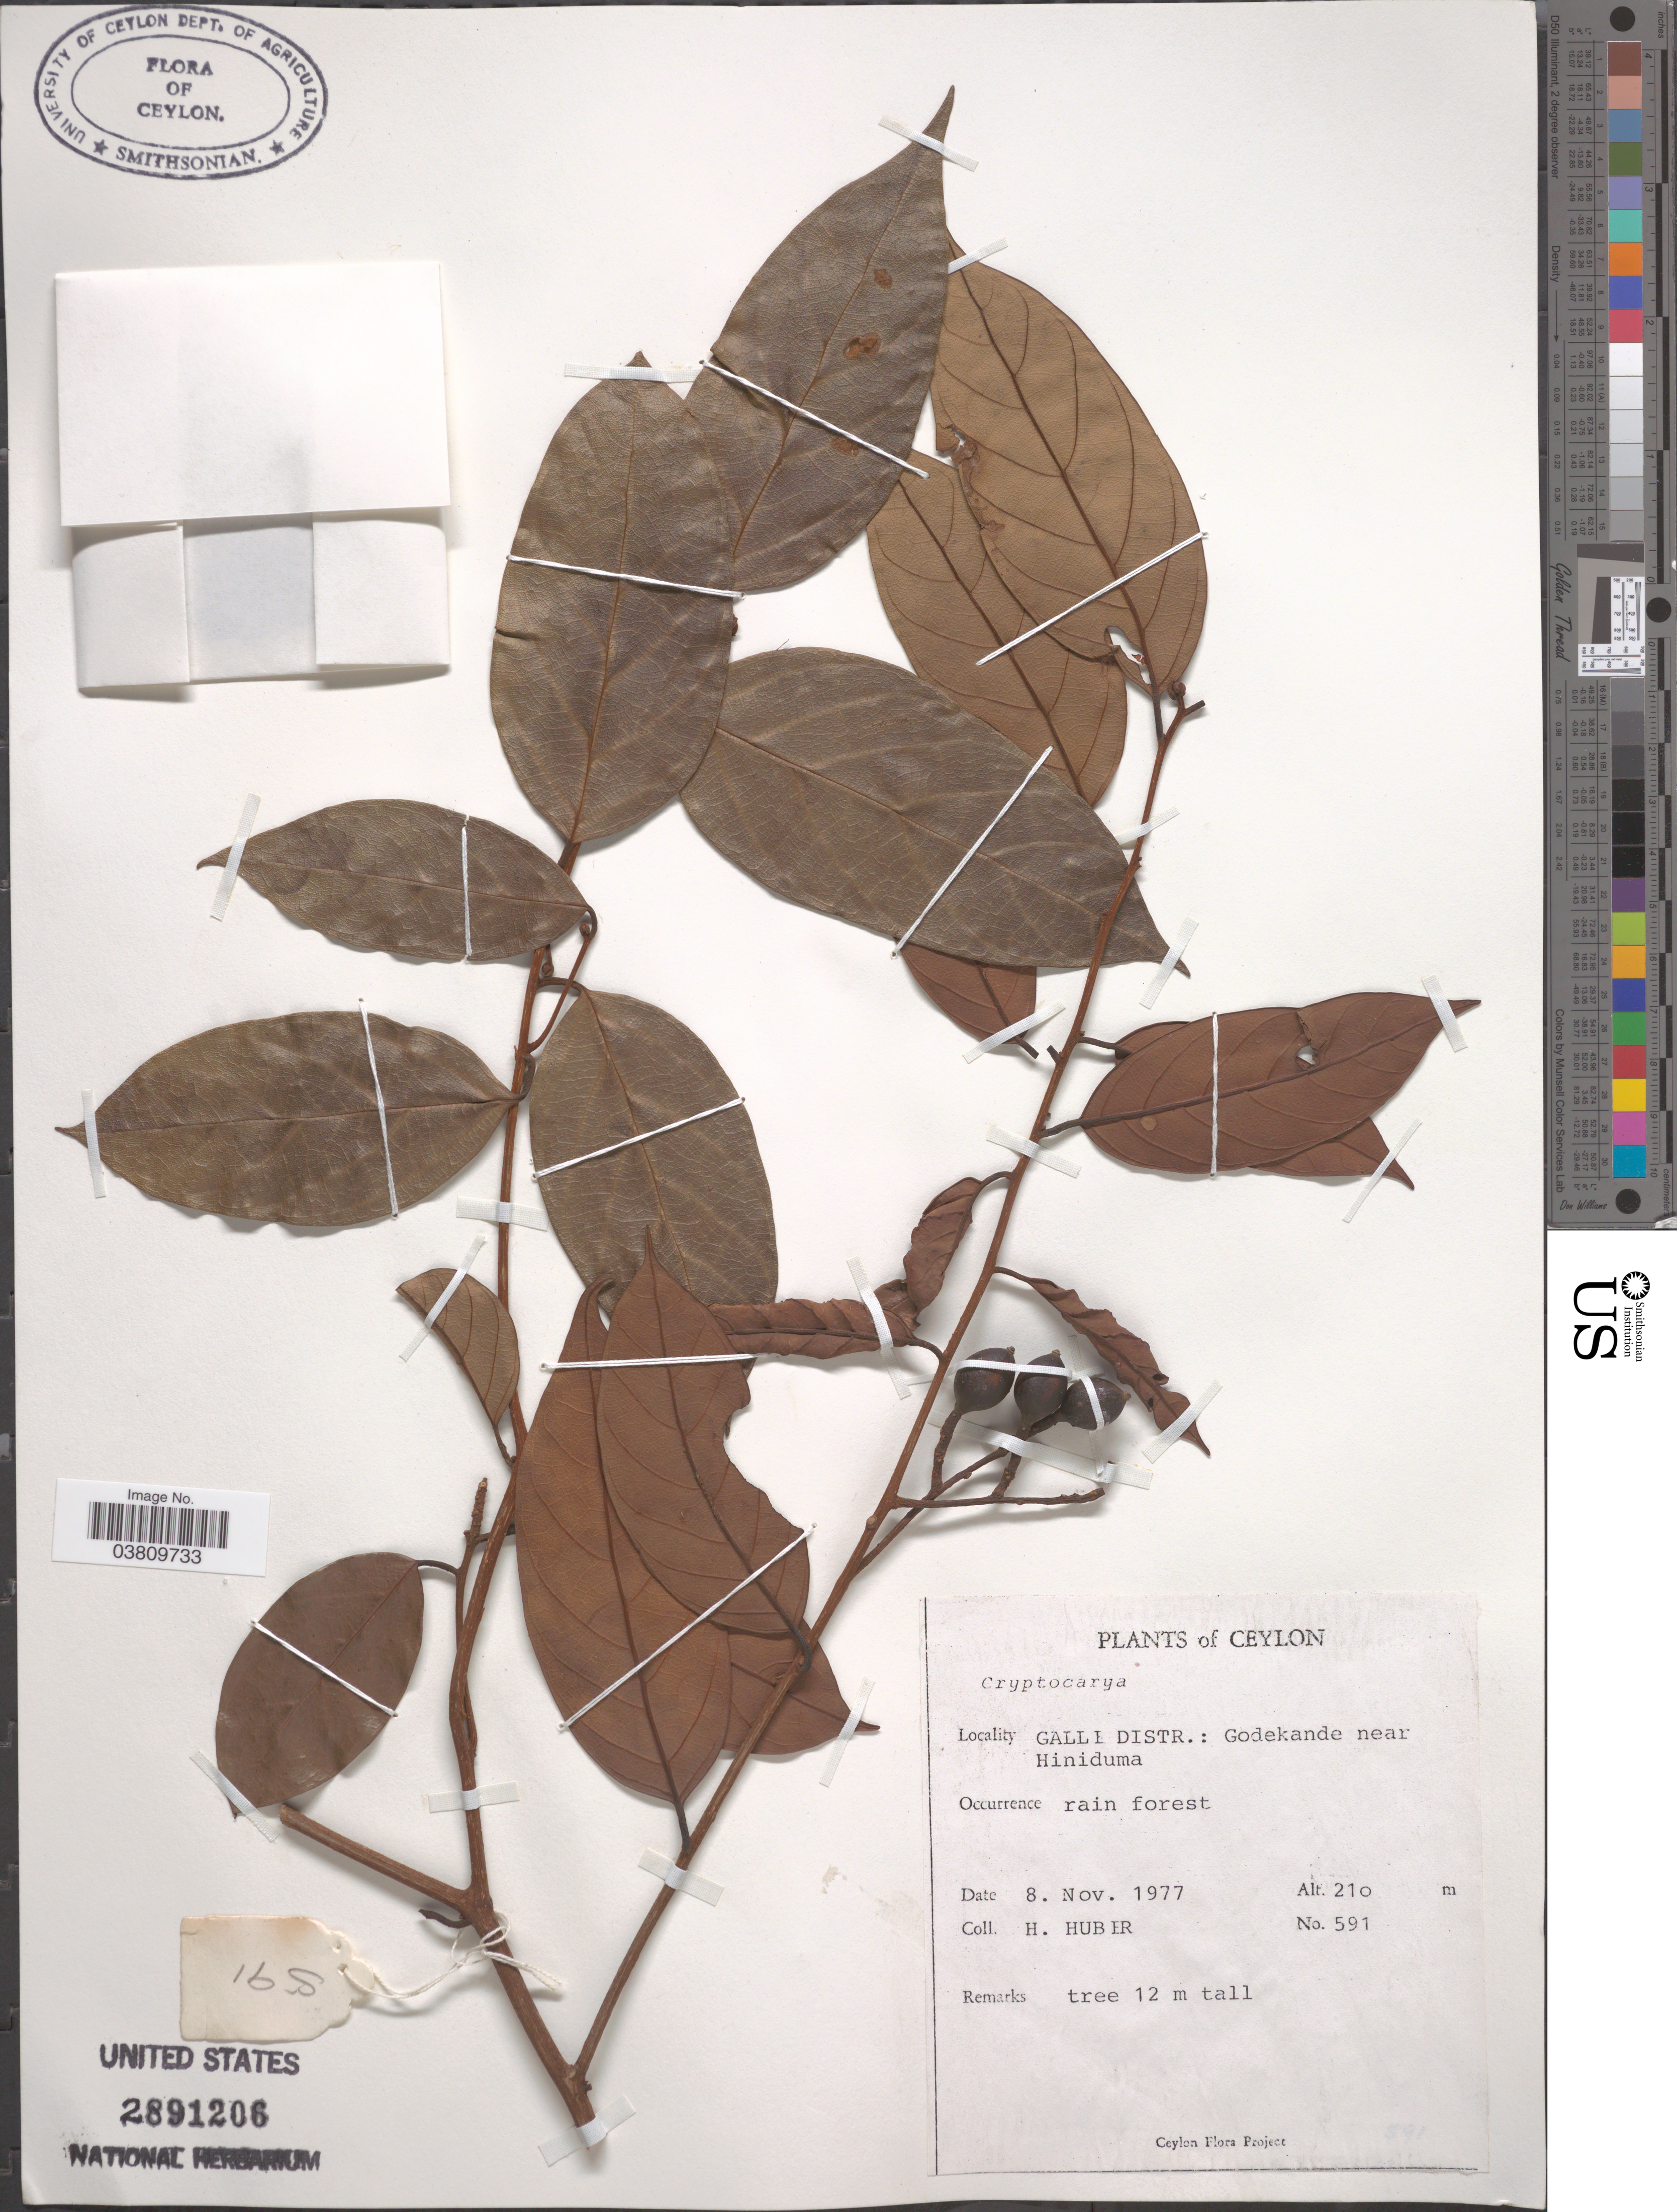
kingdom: Plantae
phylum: Tracheophyta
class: Magnoliopsida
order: Laurales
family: Lauraceae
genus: Cryptocarya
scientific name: Cryptocarya sp.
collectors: H. Huber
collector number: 591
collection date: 1977-11-08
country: Sri Lanka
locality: Ceylon. Galle Distr.: Godekande near Hiniduma.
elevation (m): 210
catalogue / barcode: US 2891206